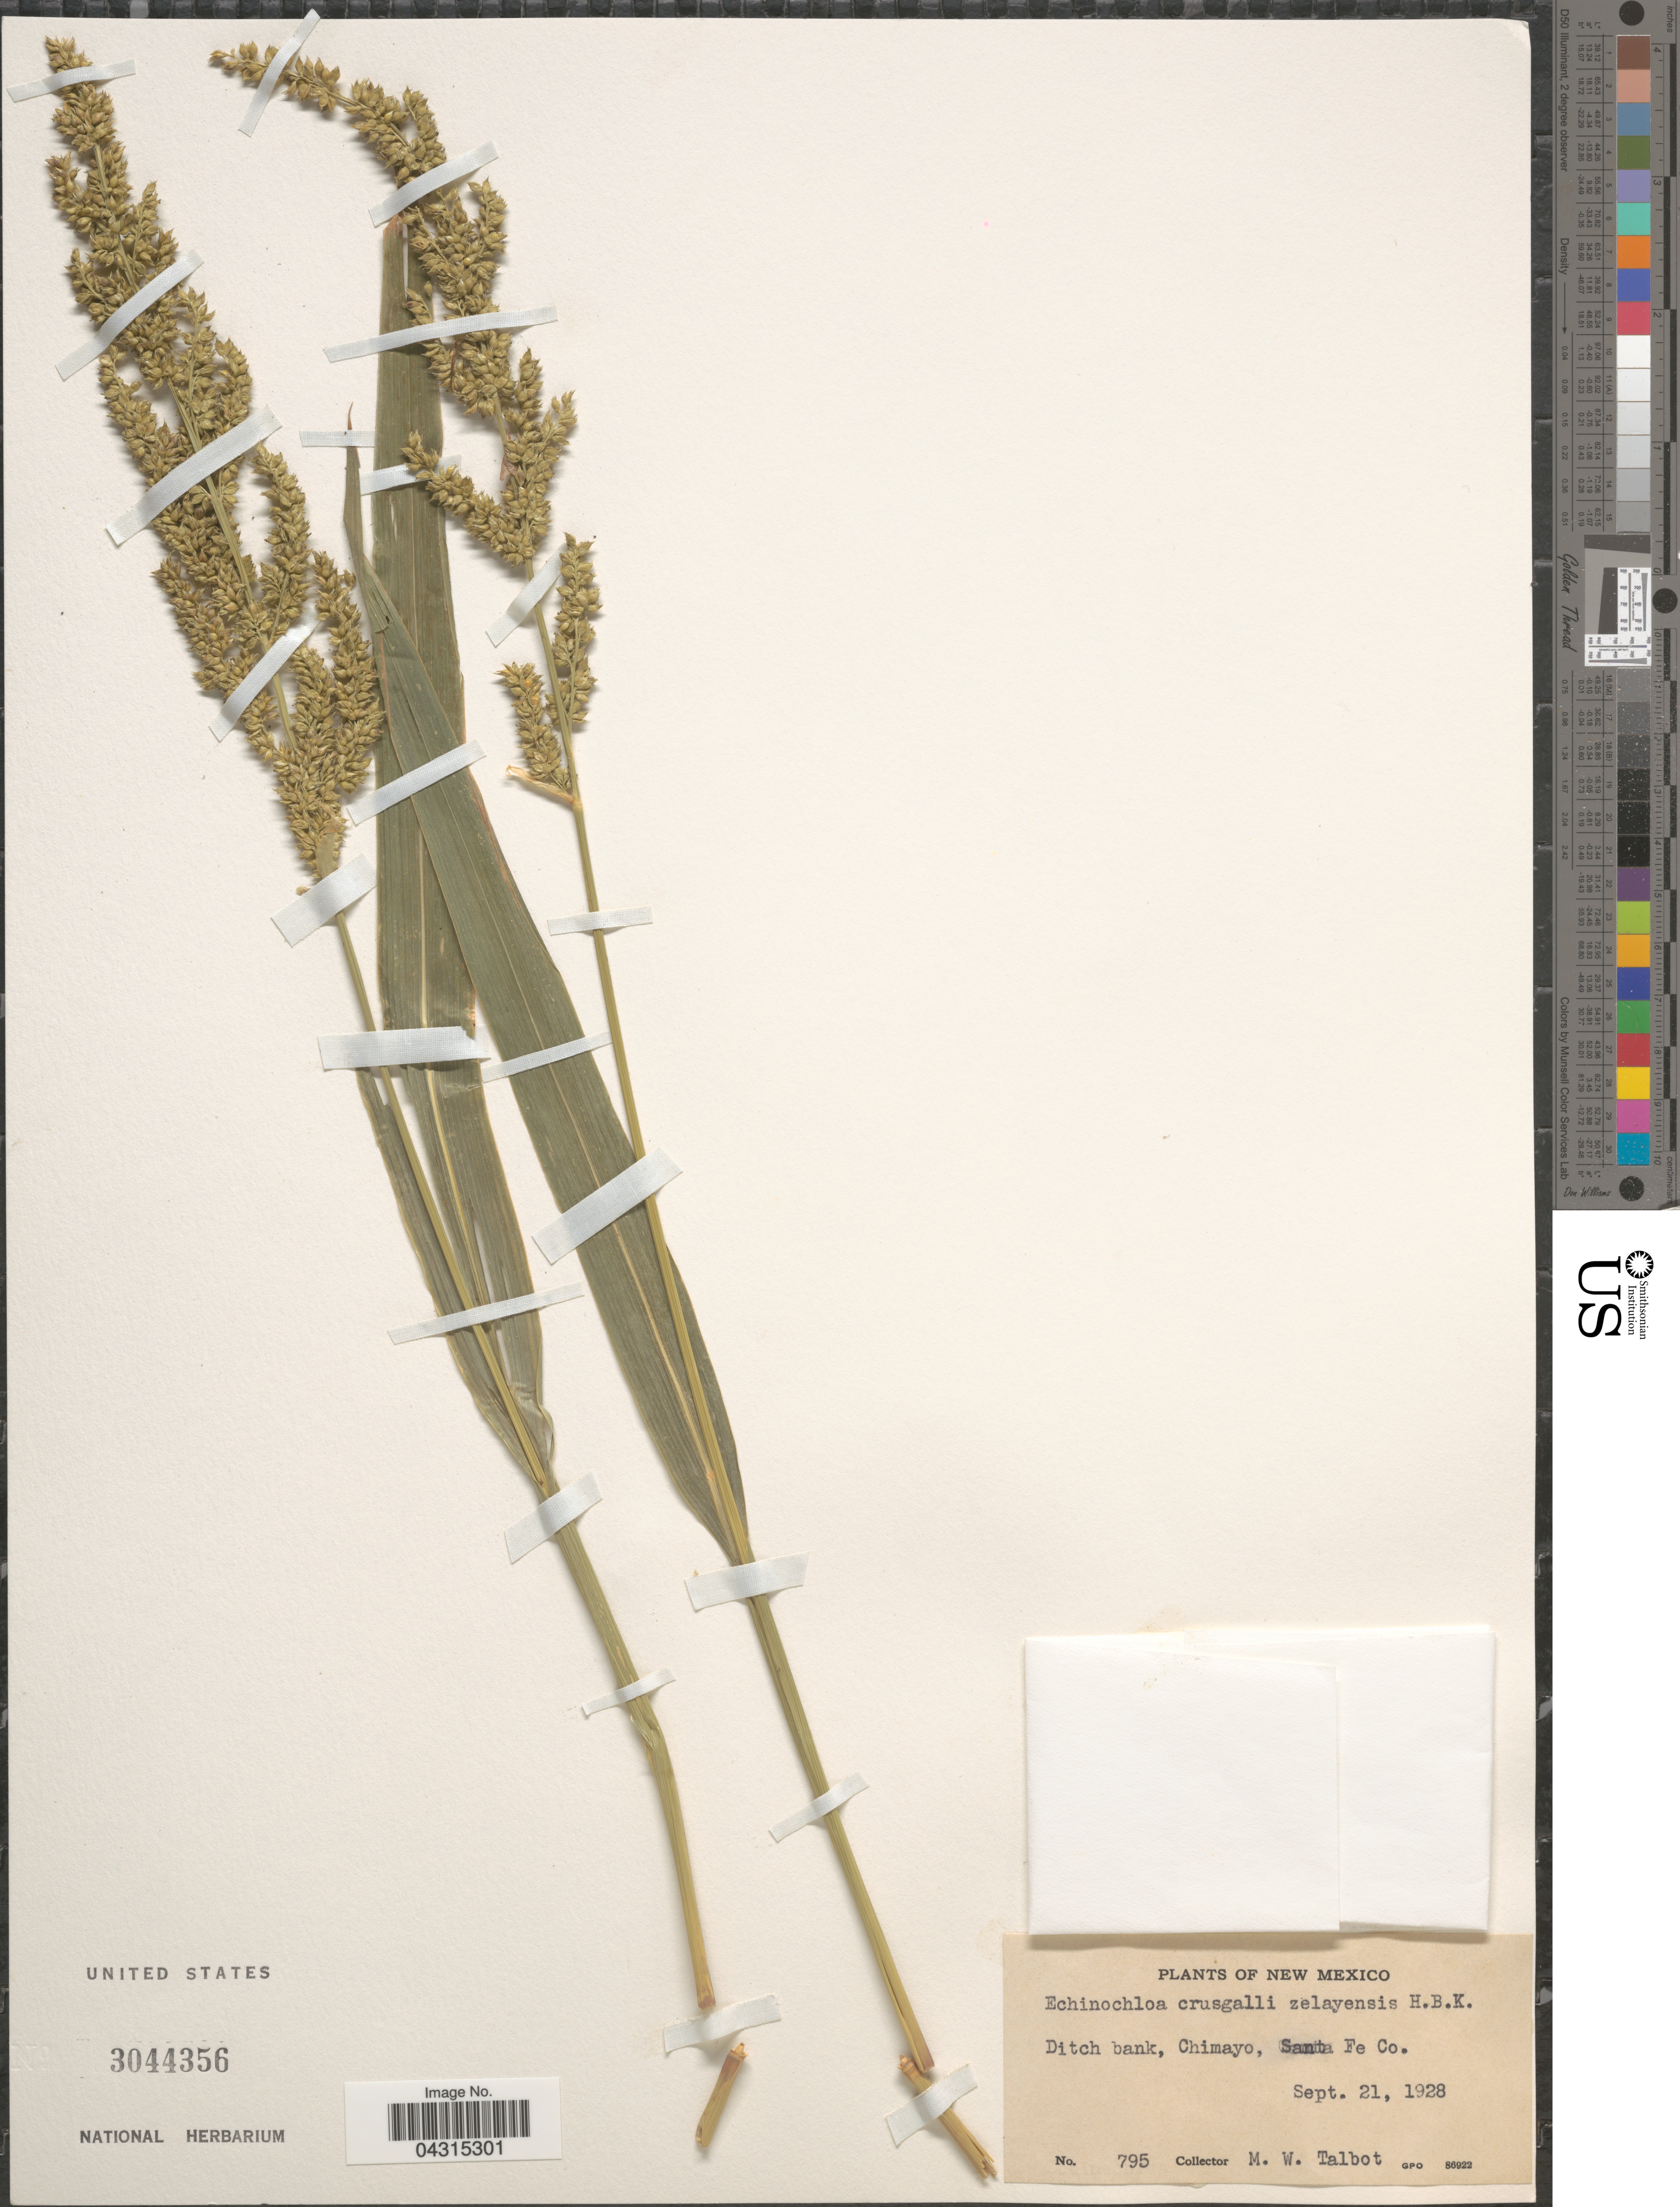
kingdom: Plantae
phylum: Tracheophyta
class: Liliopsida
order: Poales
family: Poaceae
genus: Echinochloa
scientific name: Echinochloa crus-galli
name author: (L.) P. Beauv.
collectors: M. Talbot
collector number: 795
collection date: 1928-09-21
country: United States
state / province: New Mexico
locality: Ditch bank, Chimayo, Santa Fe Co.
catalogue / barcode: US 3044356